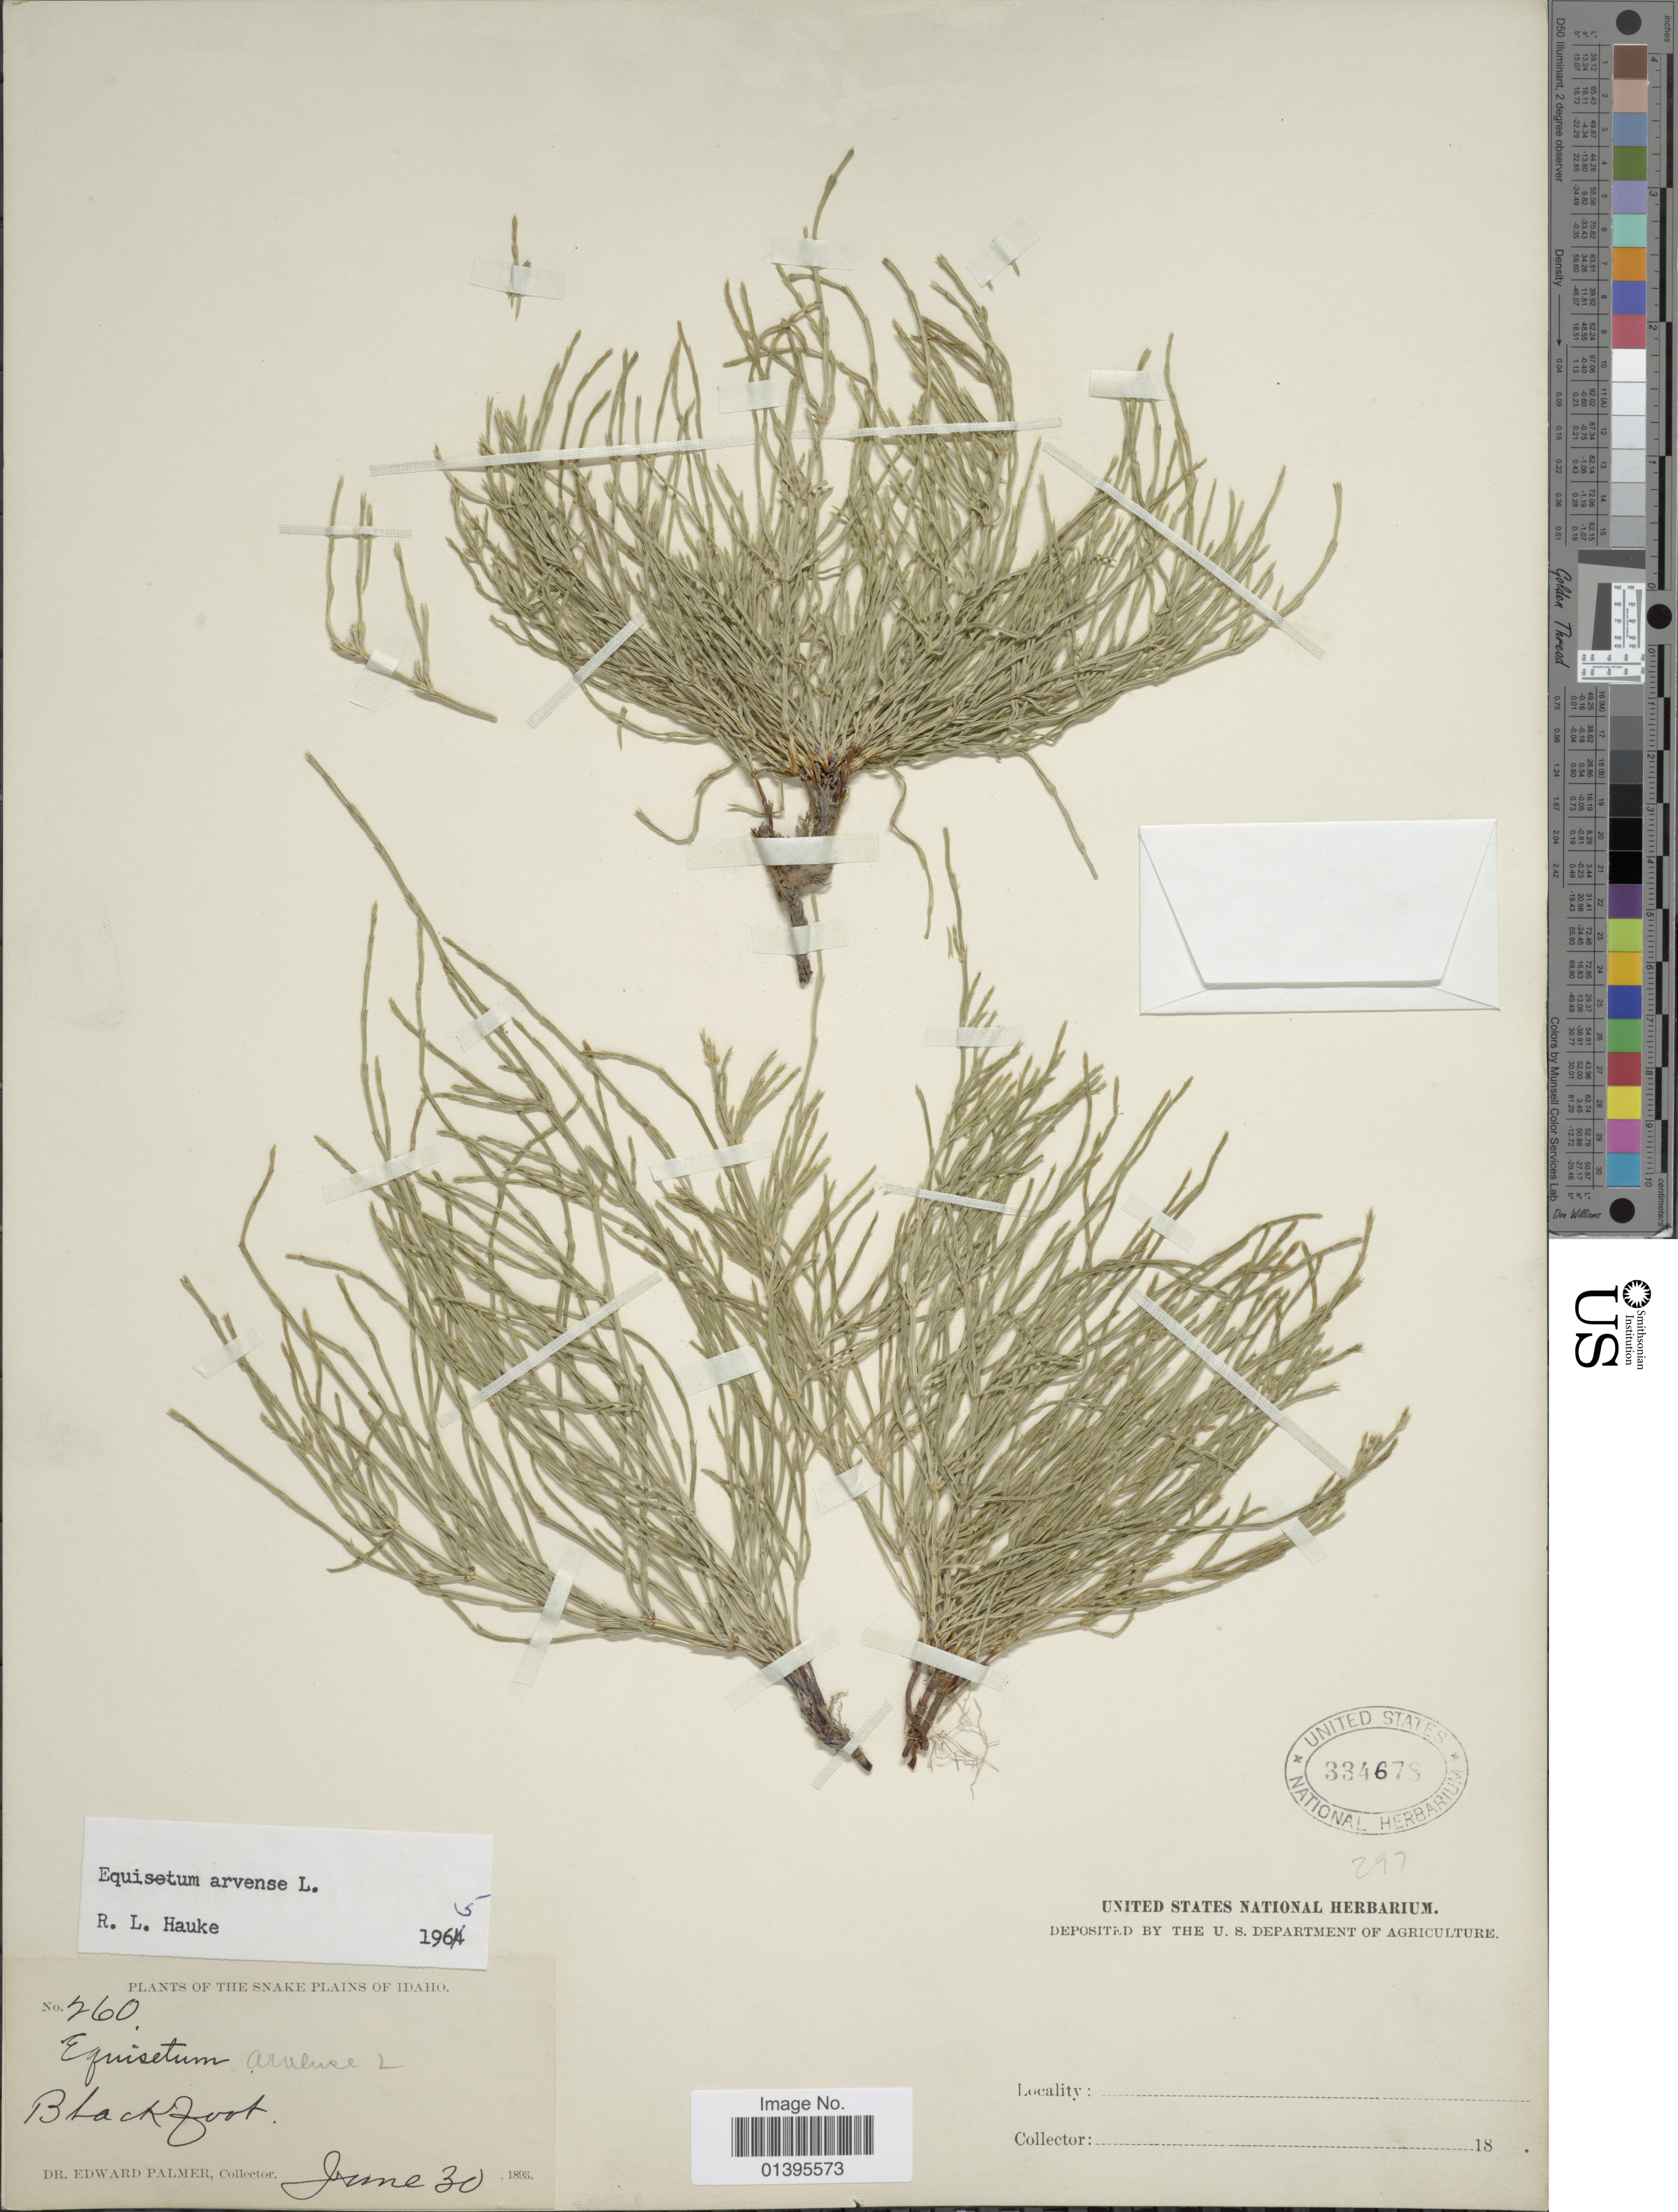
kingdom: Plantae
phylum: Tracheophyta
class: Polypodiopsida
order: Equisetales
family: Equisetaceae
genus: Equisetum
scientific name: Equisetum arvense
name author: L.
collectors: E. Palmer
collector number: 260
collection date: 1893-06-30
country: United States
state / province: Idaho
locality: Snake plains of Idaho, Blackfoot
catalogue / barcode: US 334678